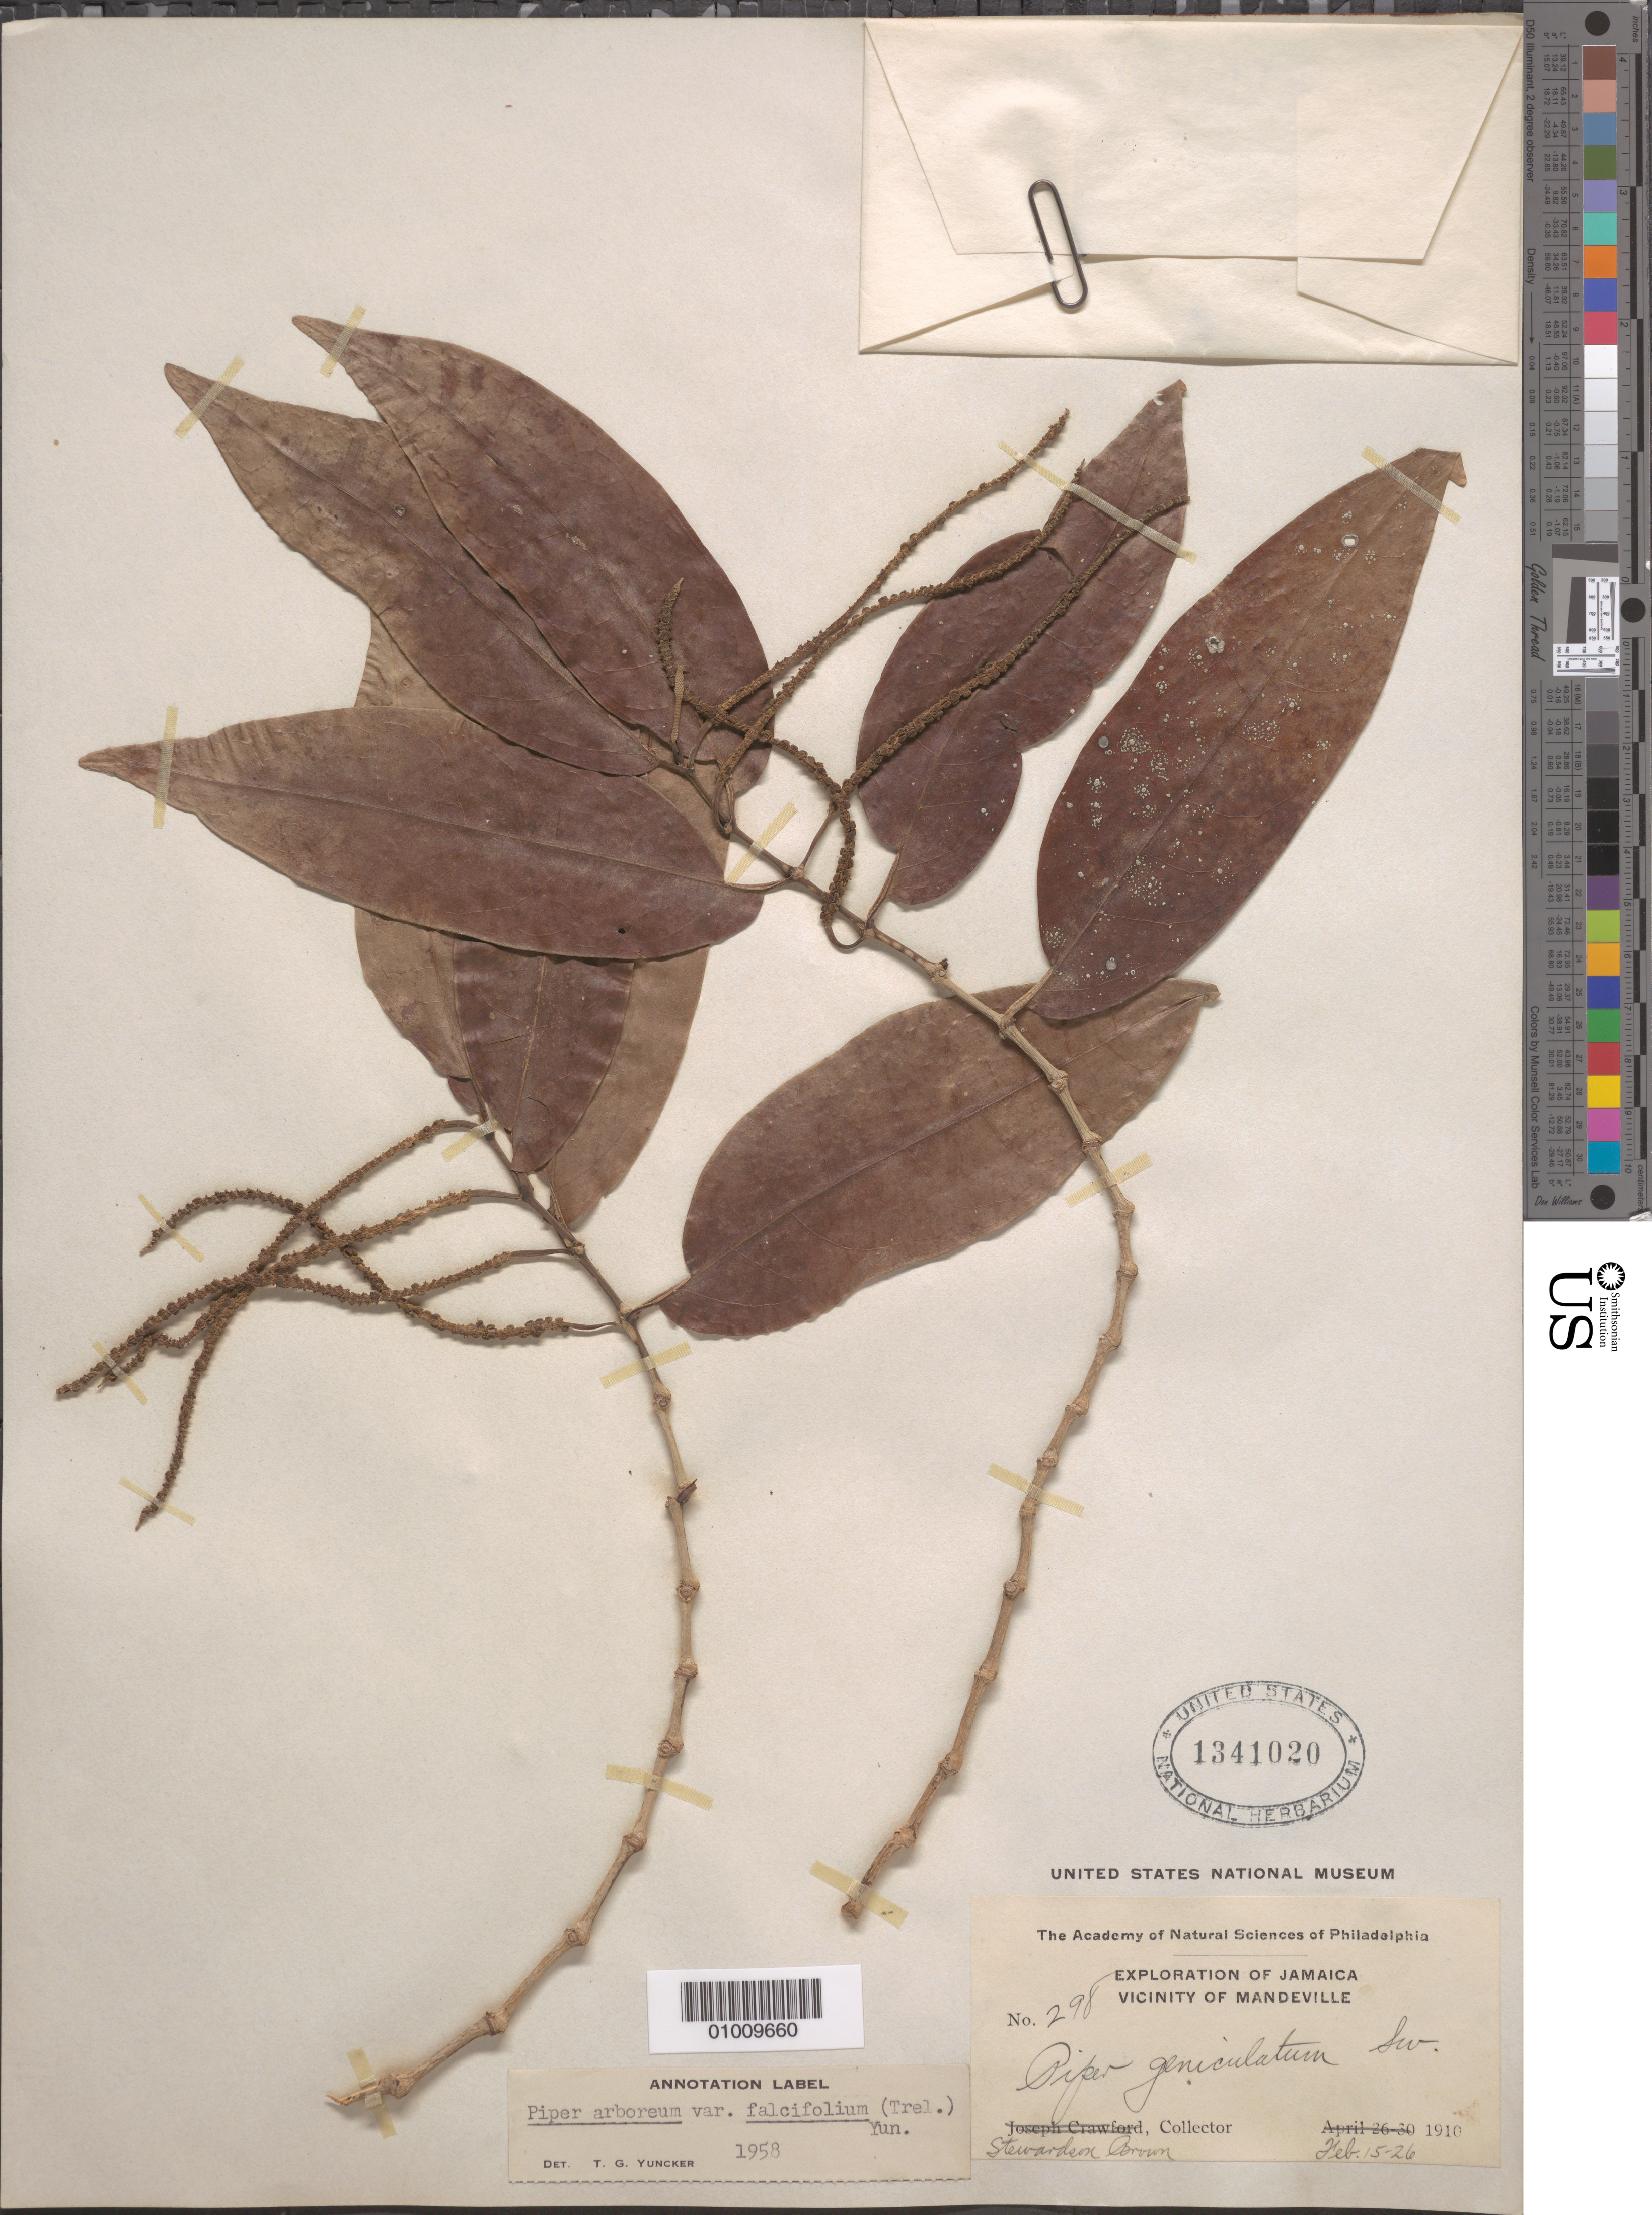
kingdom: Plantae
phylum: Tracheophyta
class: Magnoliopsida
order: Piperales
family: Piperaceae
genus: Piper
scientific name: Piper arboreum var. arboreum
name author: Aubl.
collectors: S. Brown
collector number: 298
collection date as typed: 05 Feb 1920 to 26 Feb 1910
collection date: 1910-02-26/1920-02-05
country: Jamaica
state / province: Manchester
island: Jamaica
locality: Vicinity of Mandeville.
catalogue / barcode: US 1341020